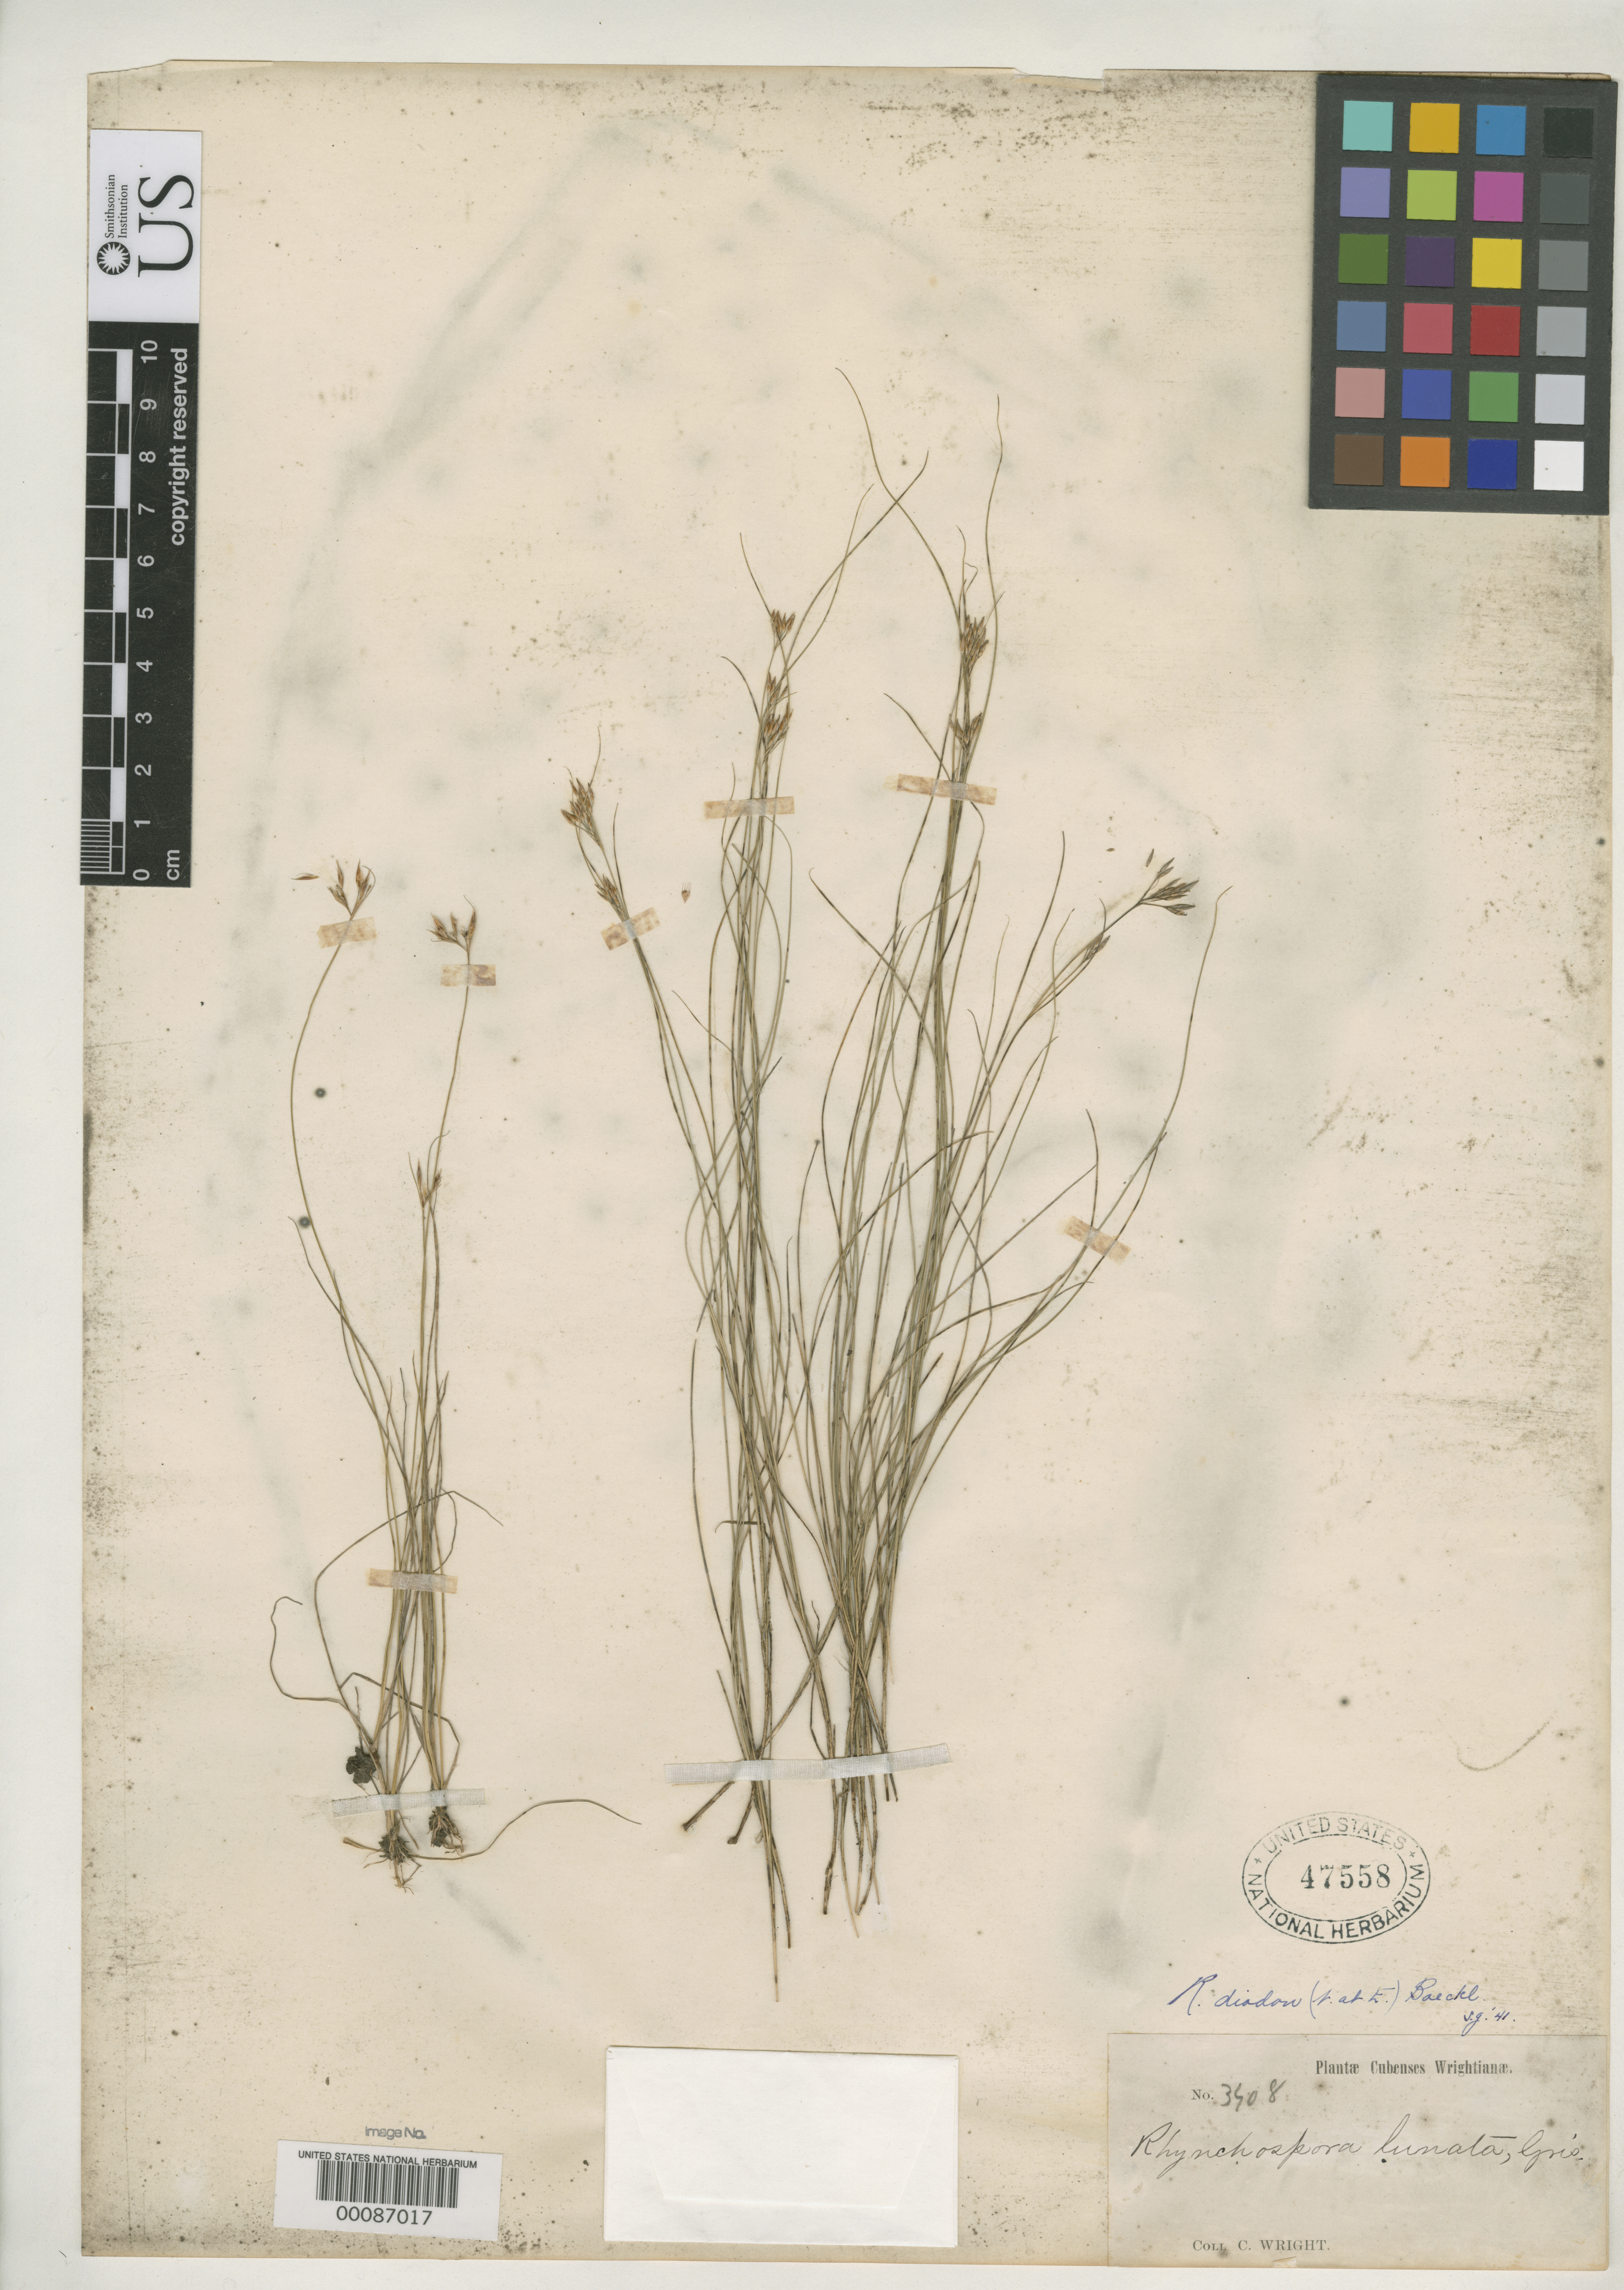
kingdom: Plantae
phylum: Tracheophyta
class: Liliopsida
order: Poales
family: Cyperaceae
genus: Rhynchospora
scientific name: Rhynchospora lunata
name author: Griseb.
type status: Isotype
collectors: C. Wright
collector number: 3408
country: Cuba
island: Greater Antilles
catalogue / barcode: US 47558